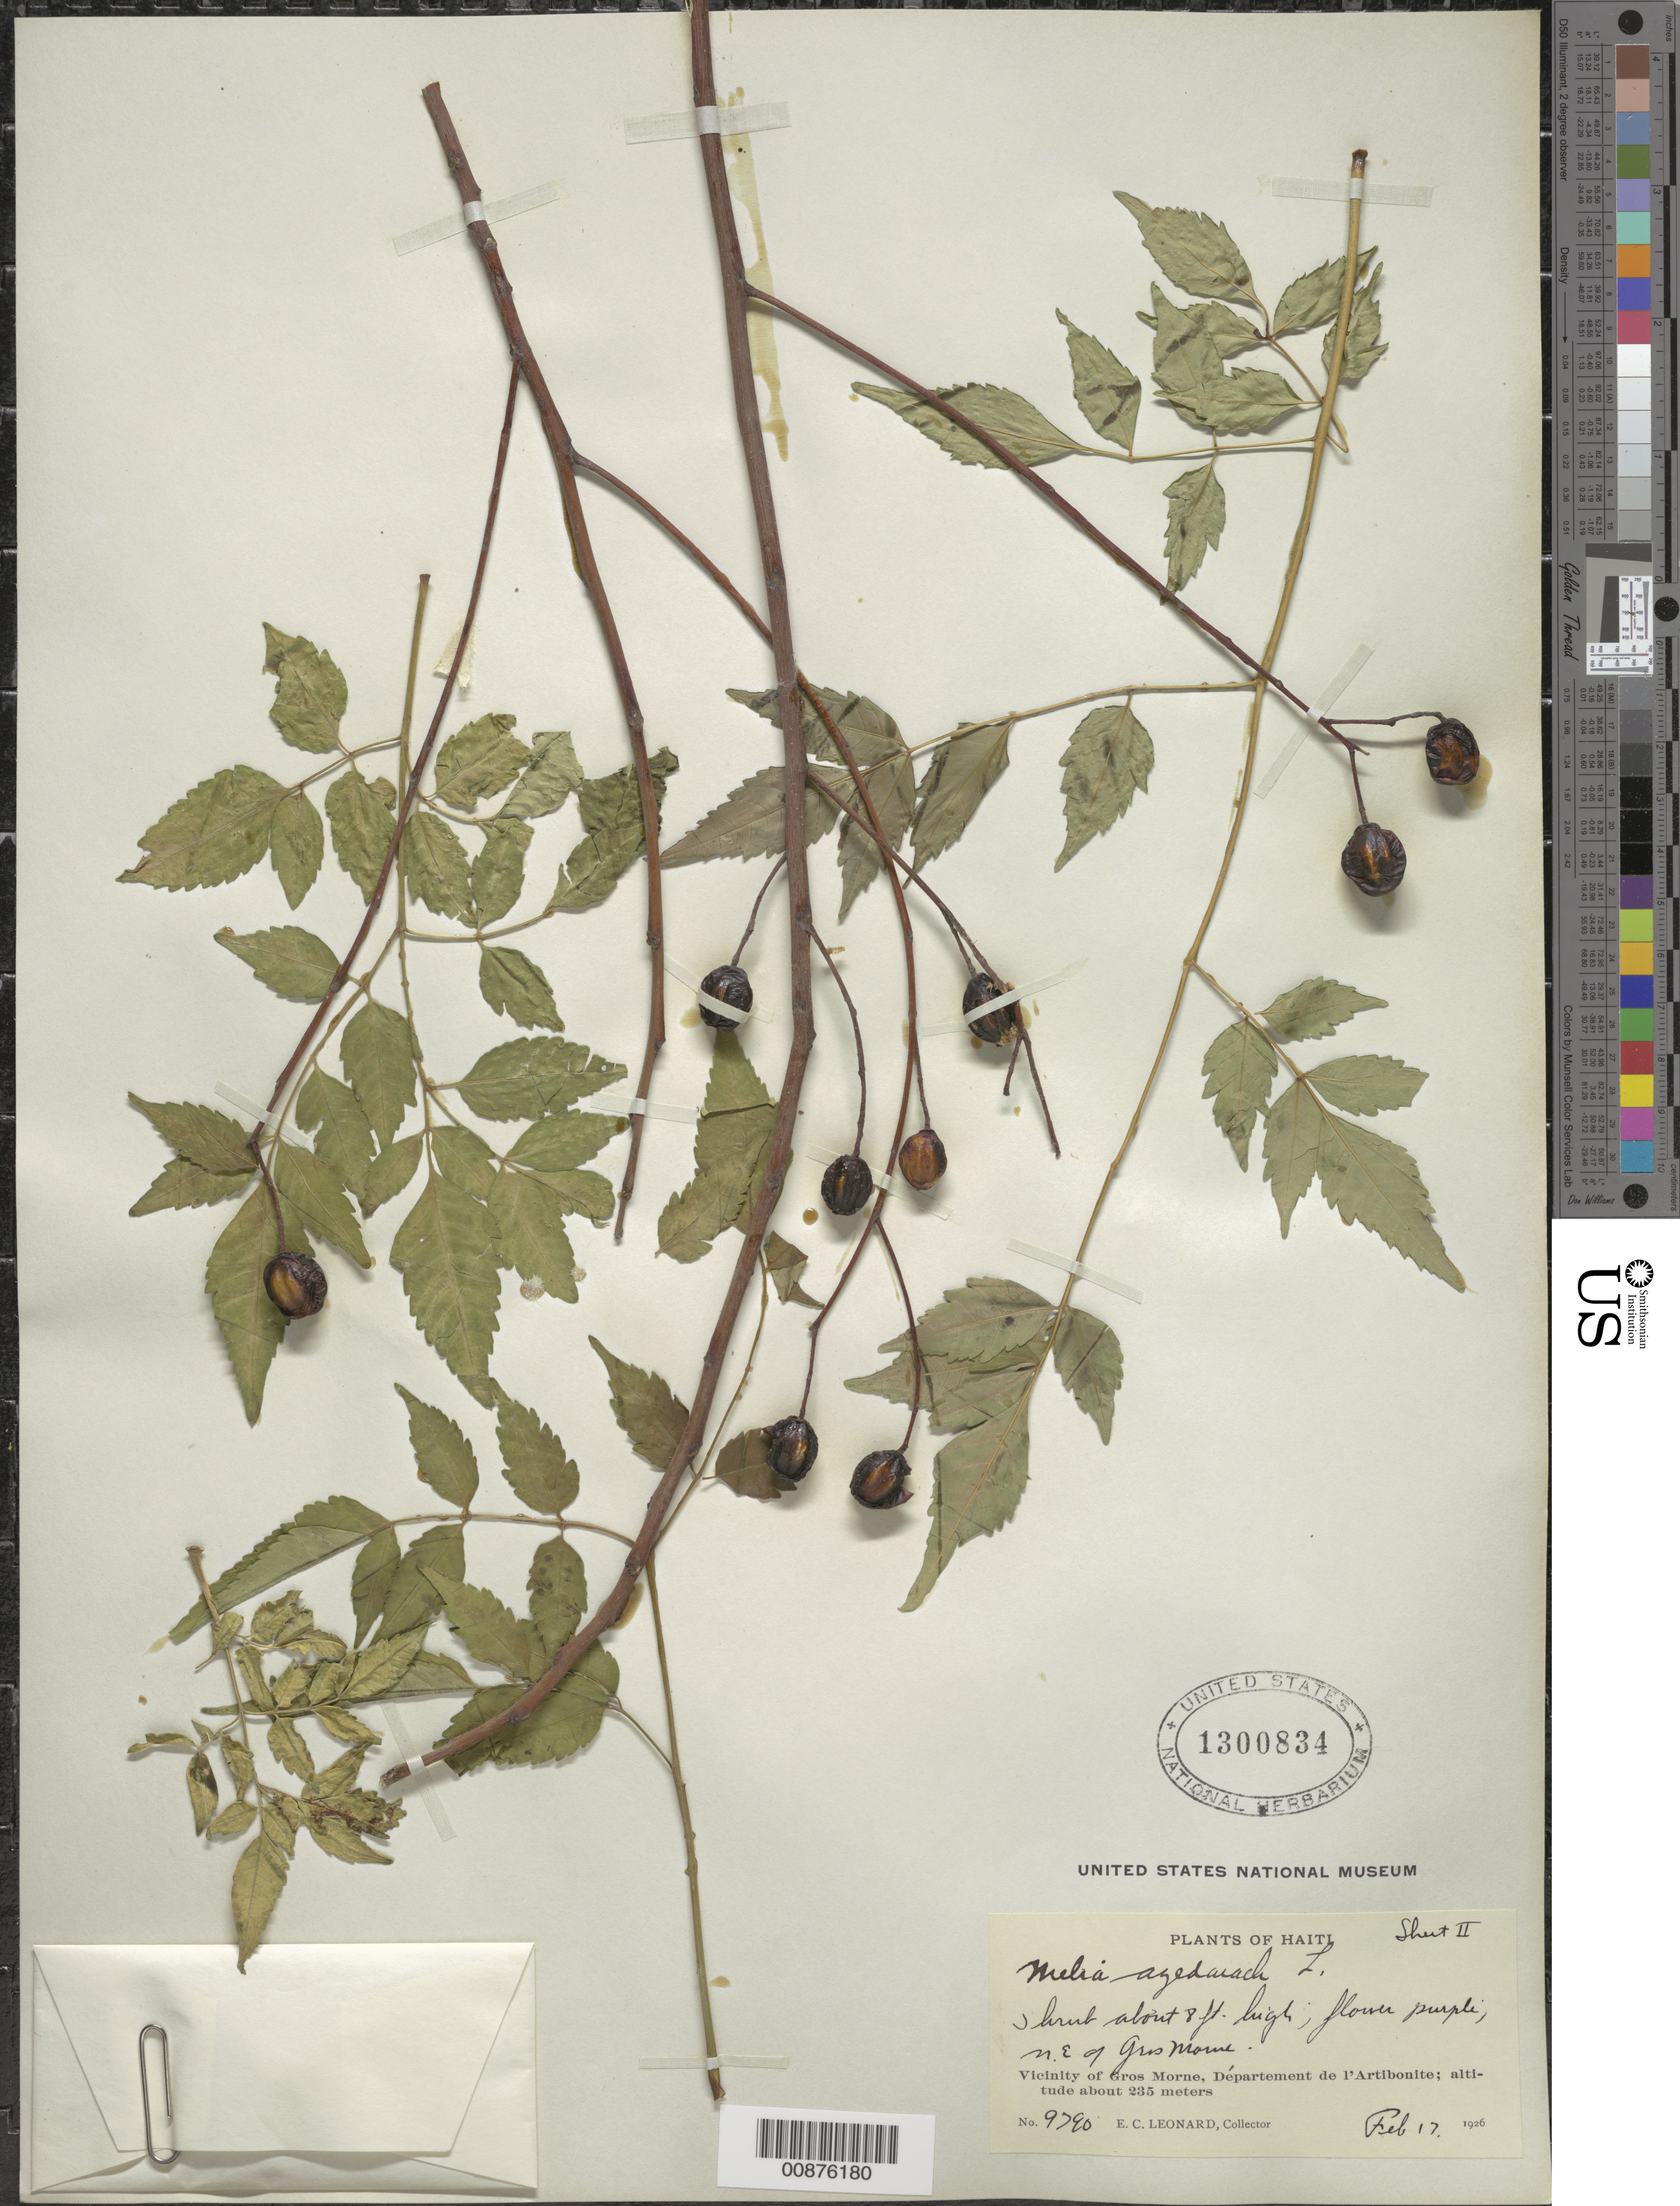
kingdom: Plantae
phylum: Tracheophyta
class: Magnoliopsida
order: Sapindales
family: Meliaceae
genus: Melia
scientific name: Melia azedarach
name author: L.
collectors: E. C. Leonard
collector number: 9790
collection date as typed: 17 Feb 1926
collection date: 1926-02-17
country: Haiti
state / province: Artibonite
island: Hispaniola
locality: Vicinity of Gros Morne, NE of town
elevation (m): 235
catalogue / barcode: US 1300834